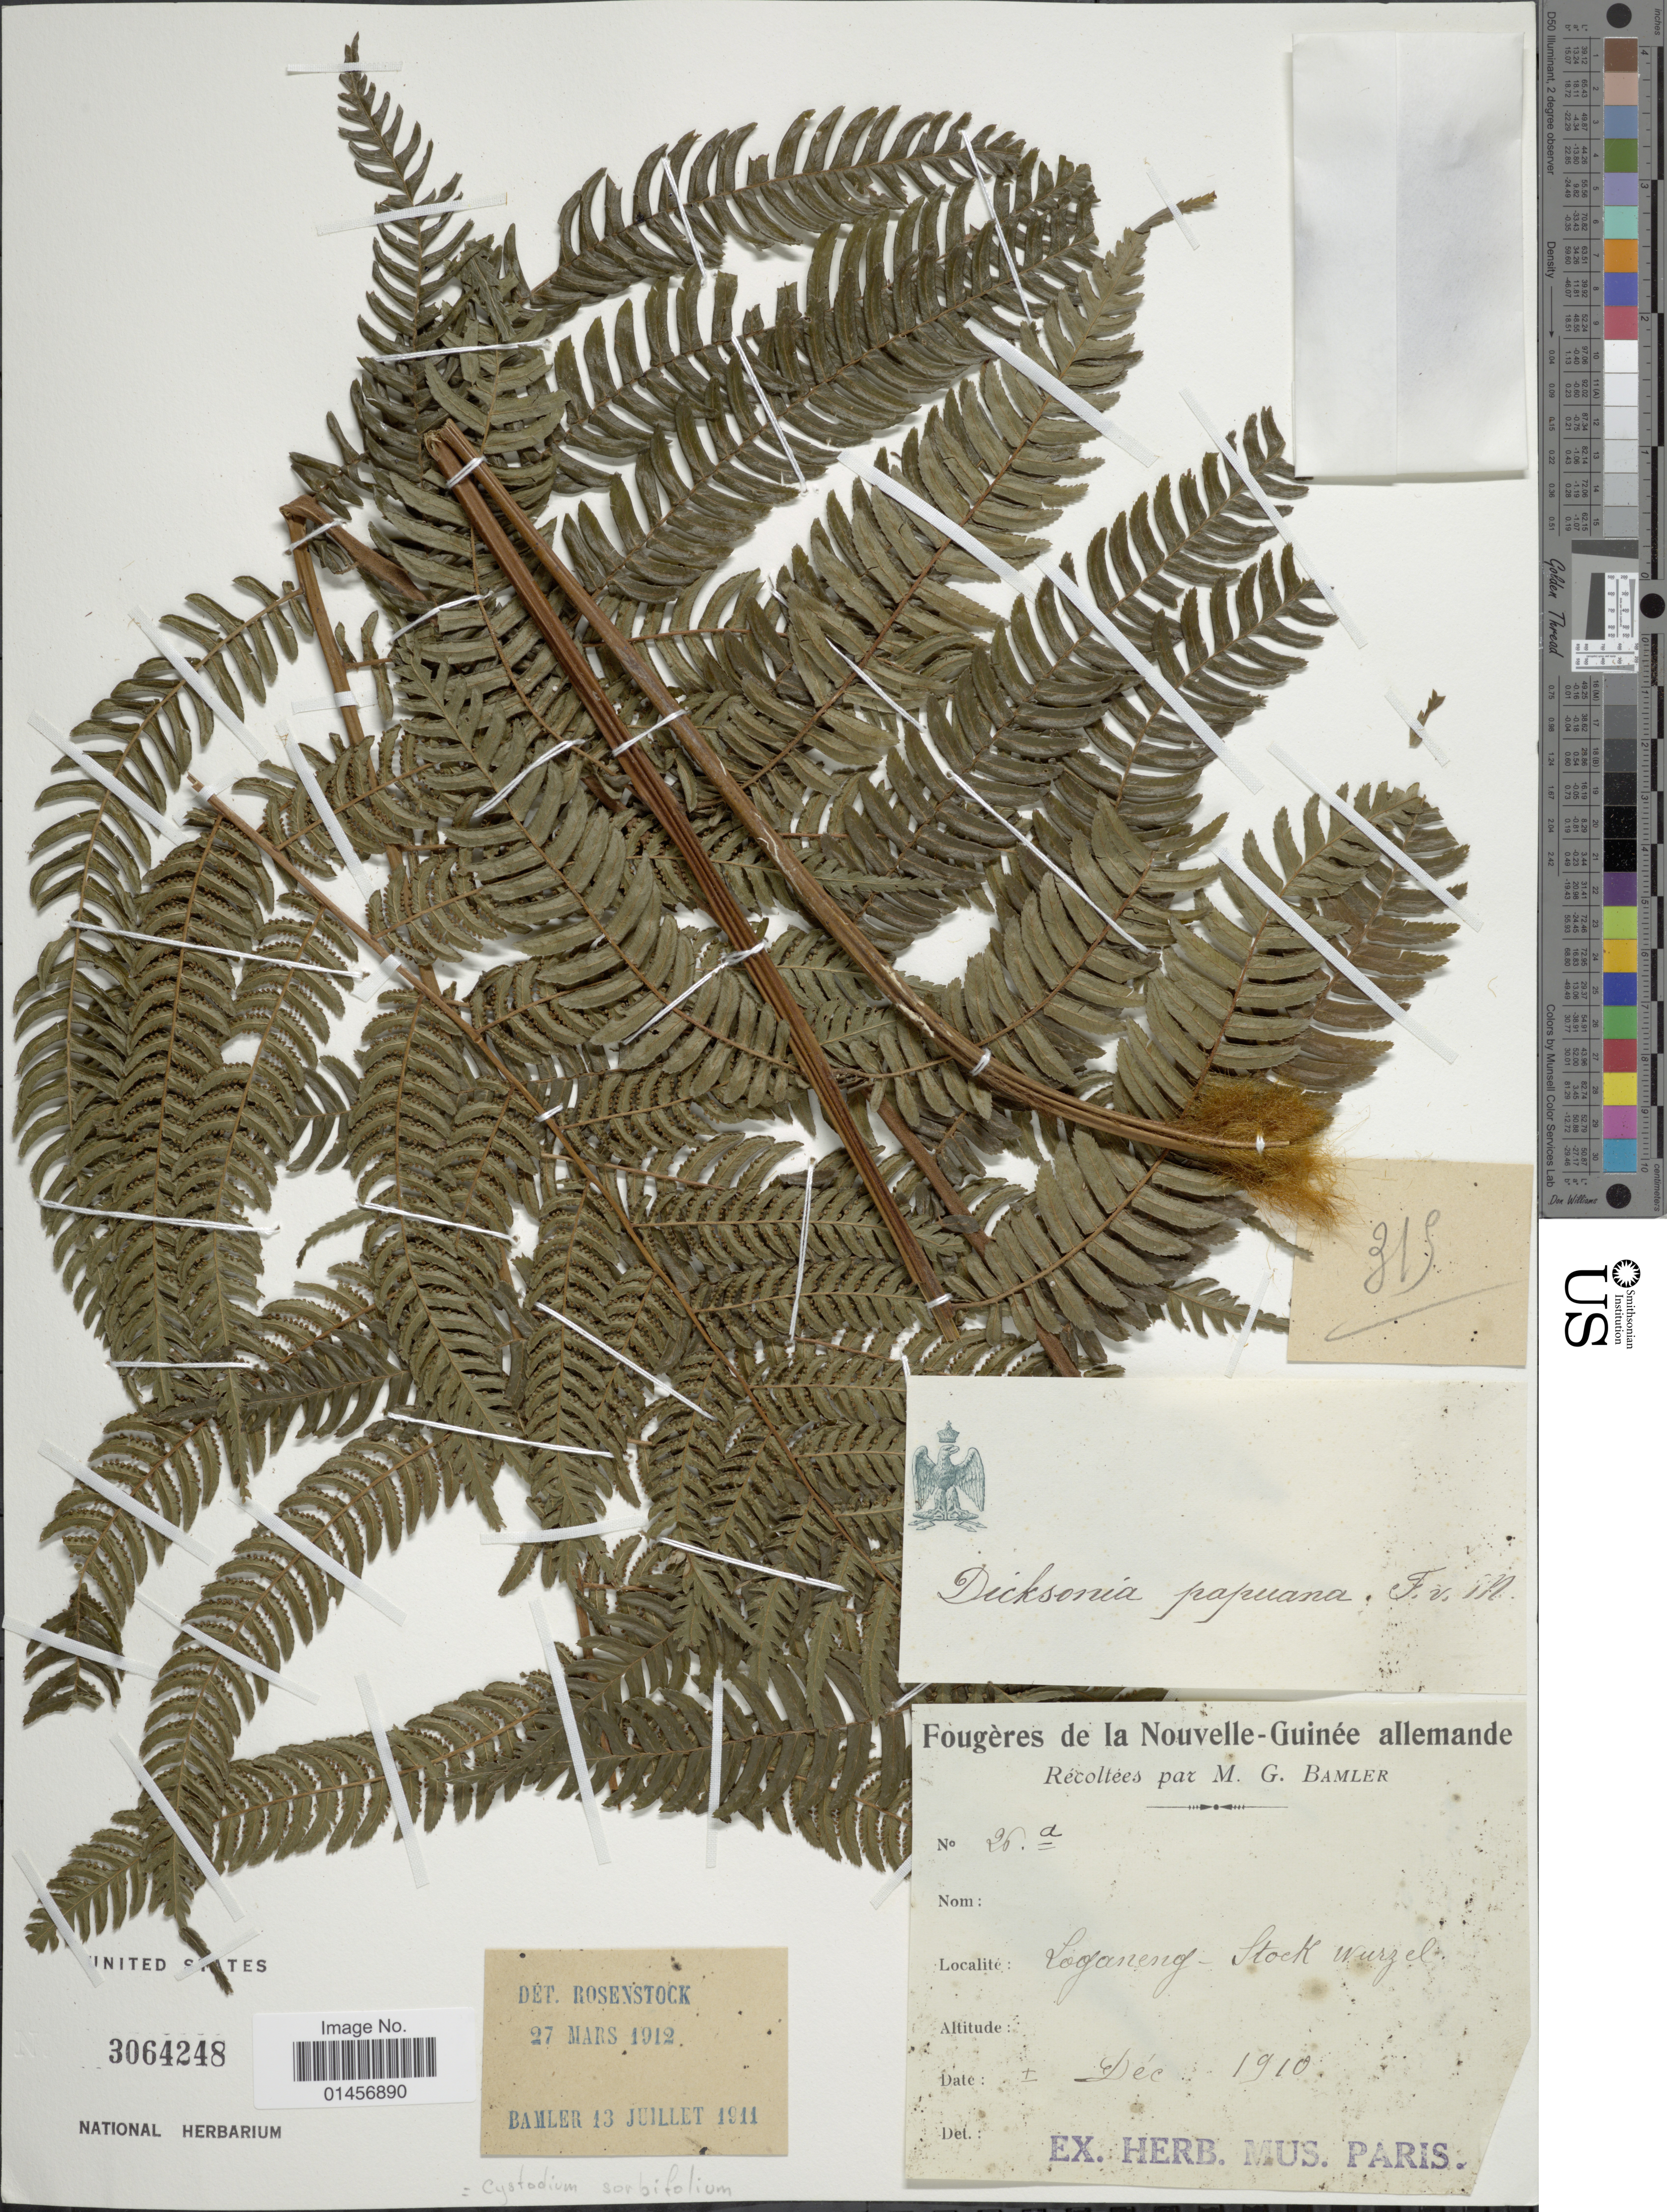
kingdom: Plantae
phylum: Tracheophyta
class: Polypodiopsida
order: Polypodiales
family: Cystodiaceae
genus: Cystodium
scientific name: Cystodium sorbifolium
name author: (J. Sm.) J. Sm.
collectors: G. Bamler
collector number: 26a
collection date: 1910-12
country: Papua New Guinea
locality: Nouvelle-Guinee, Loganeng-Stock wurgel. [interpreted]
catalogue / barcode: US 3064248